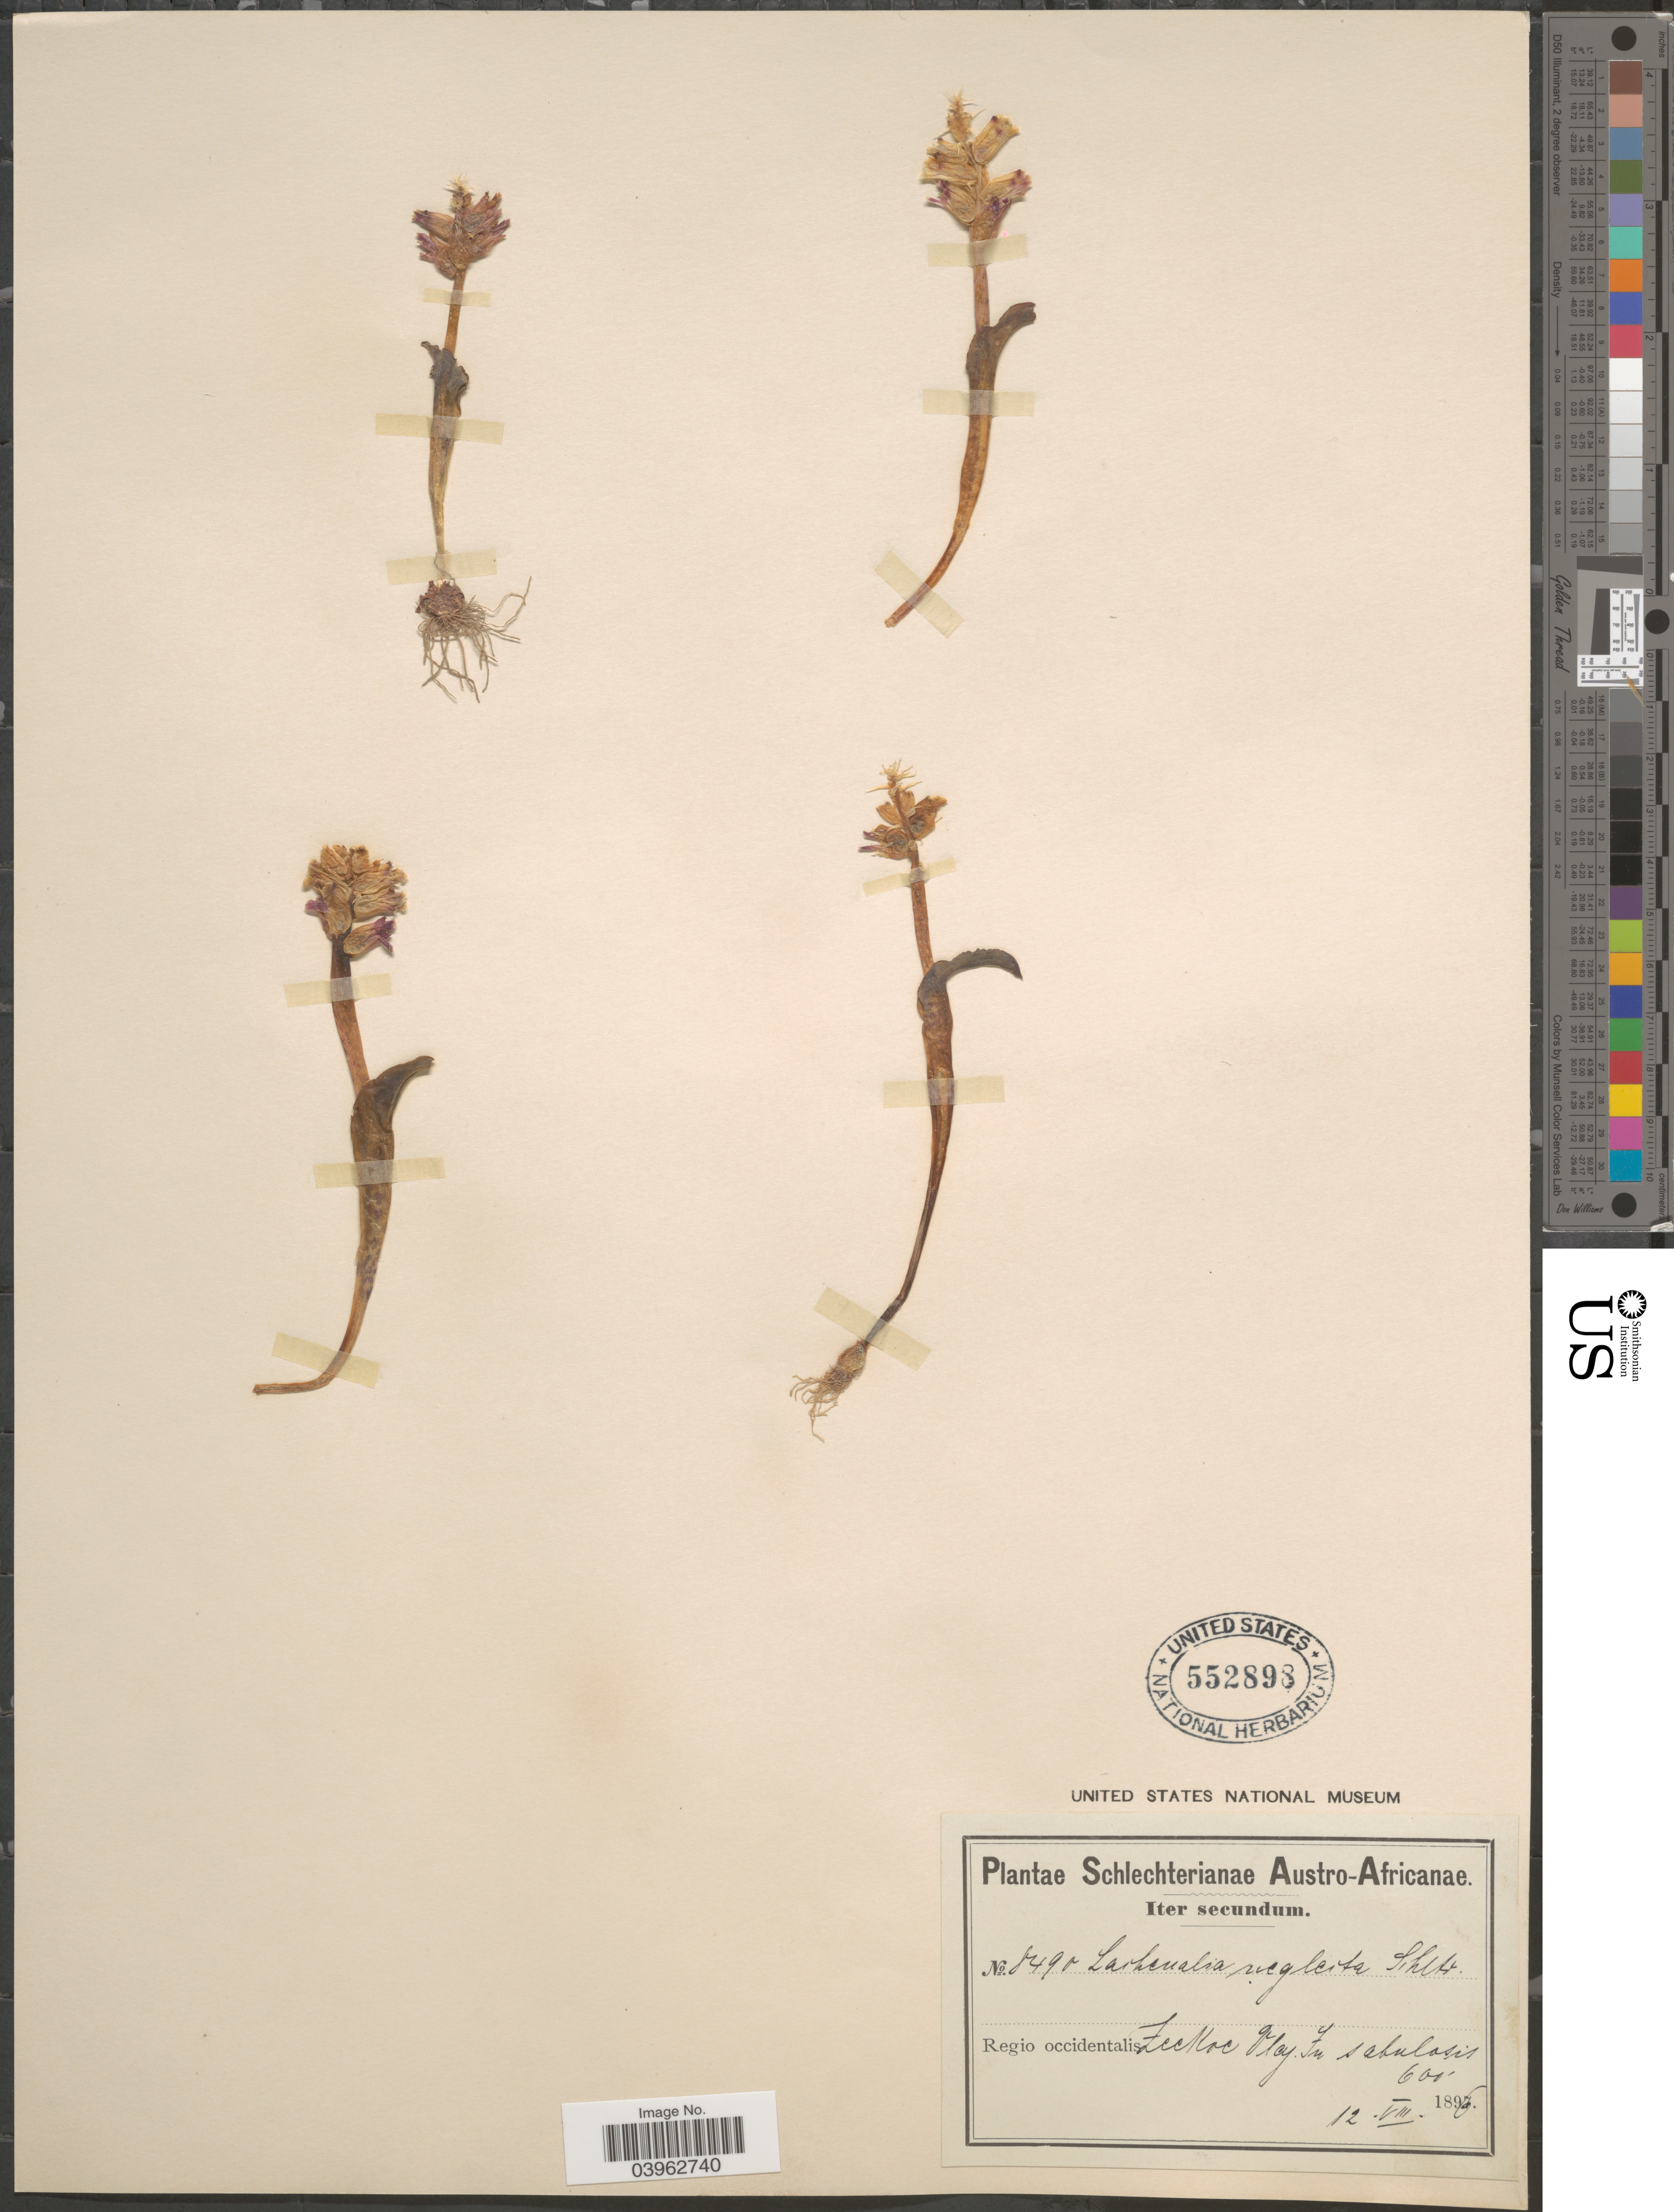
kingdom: Plantae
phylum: Tracheophyta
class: Liliopsida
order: Asparagales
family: Asparagaceae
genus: Lachenalia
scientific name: Lachenalia neglecta Schltr., ined.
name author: Schltr.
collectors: Schlechter, --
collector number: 8490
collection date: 1896-08-12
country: South Africa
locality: Austro-Africanae. Regio occidentalis. Zeekoe Vley. In sabulosis.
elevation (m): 183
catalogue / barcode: US 552898